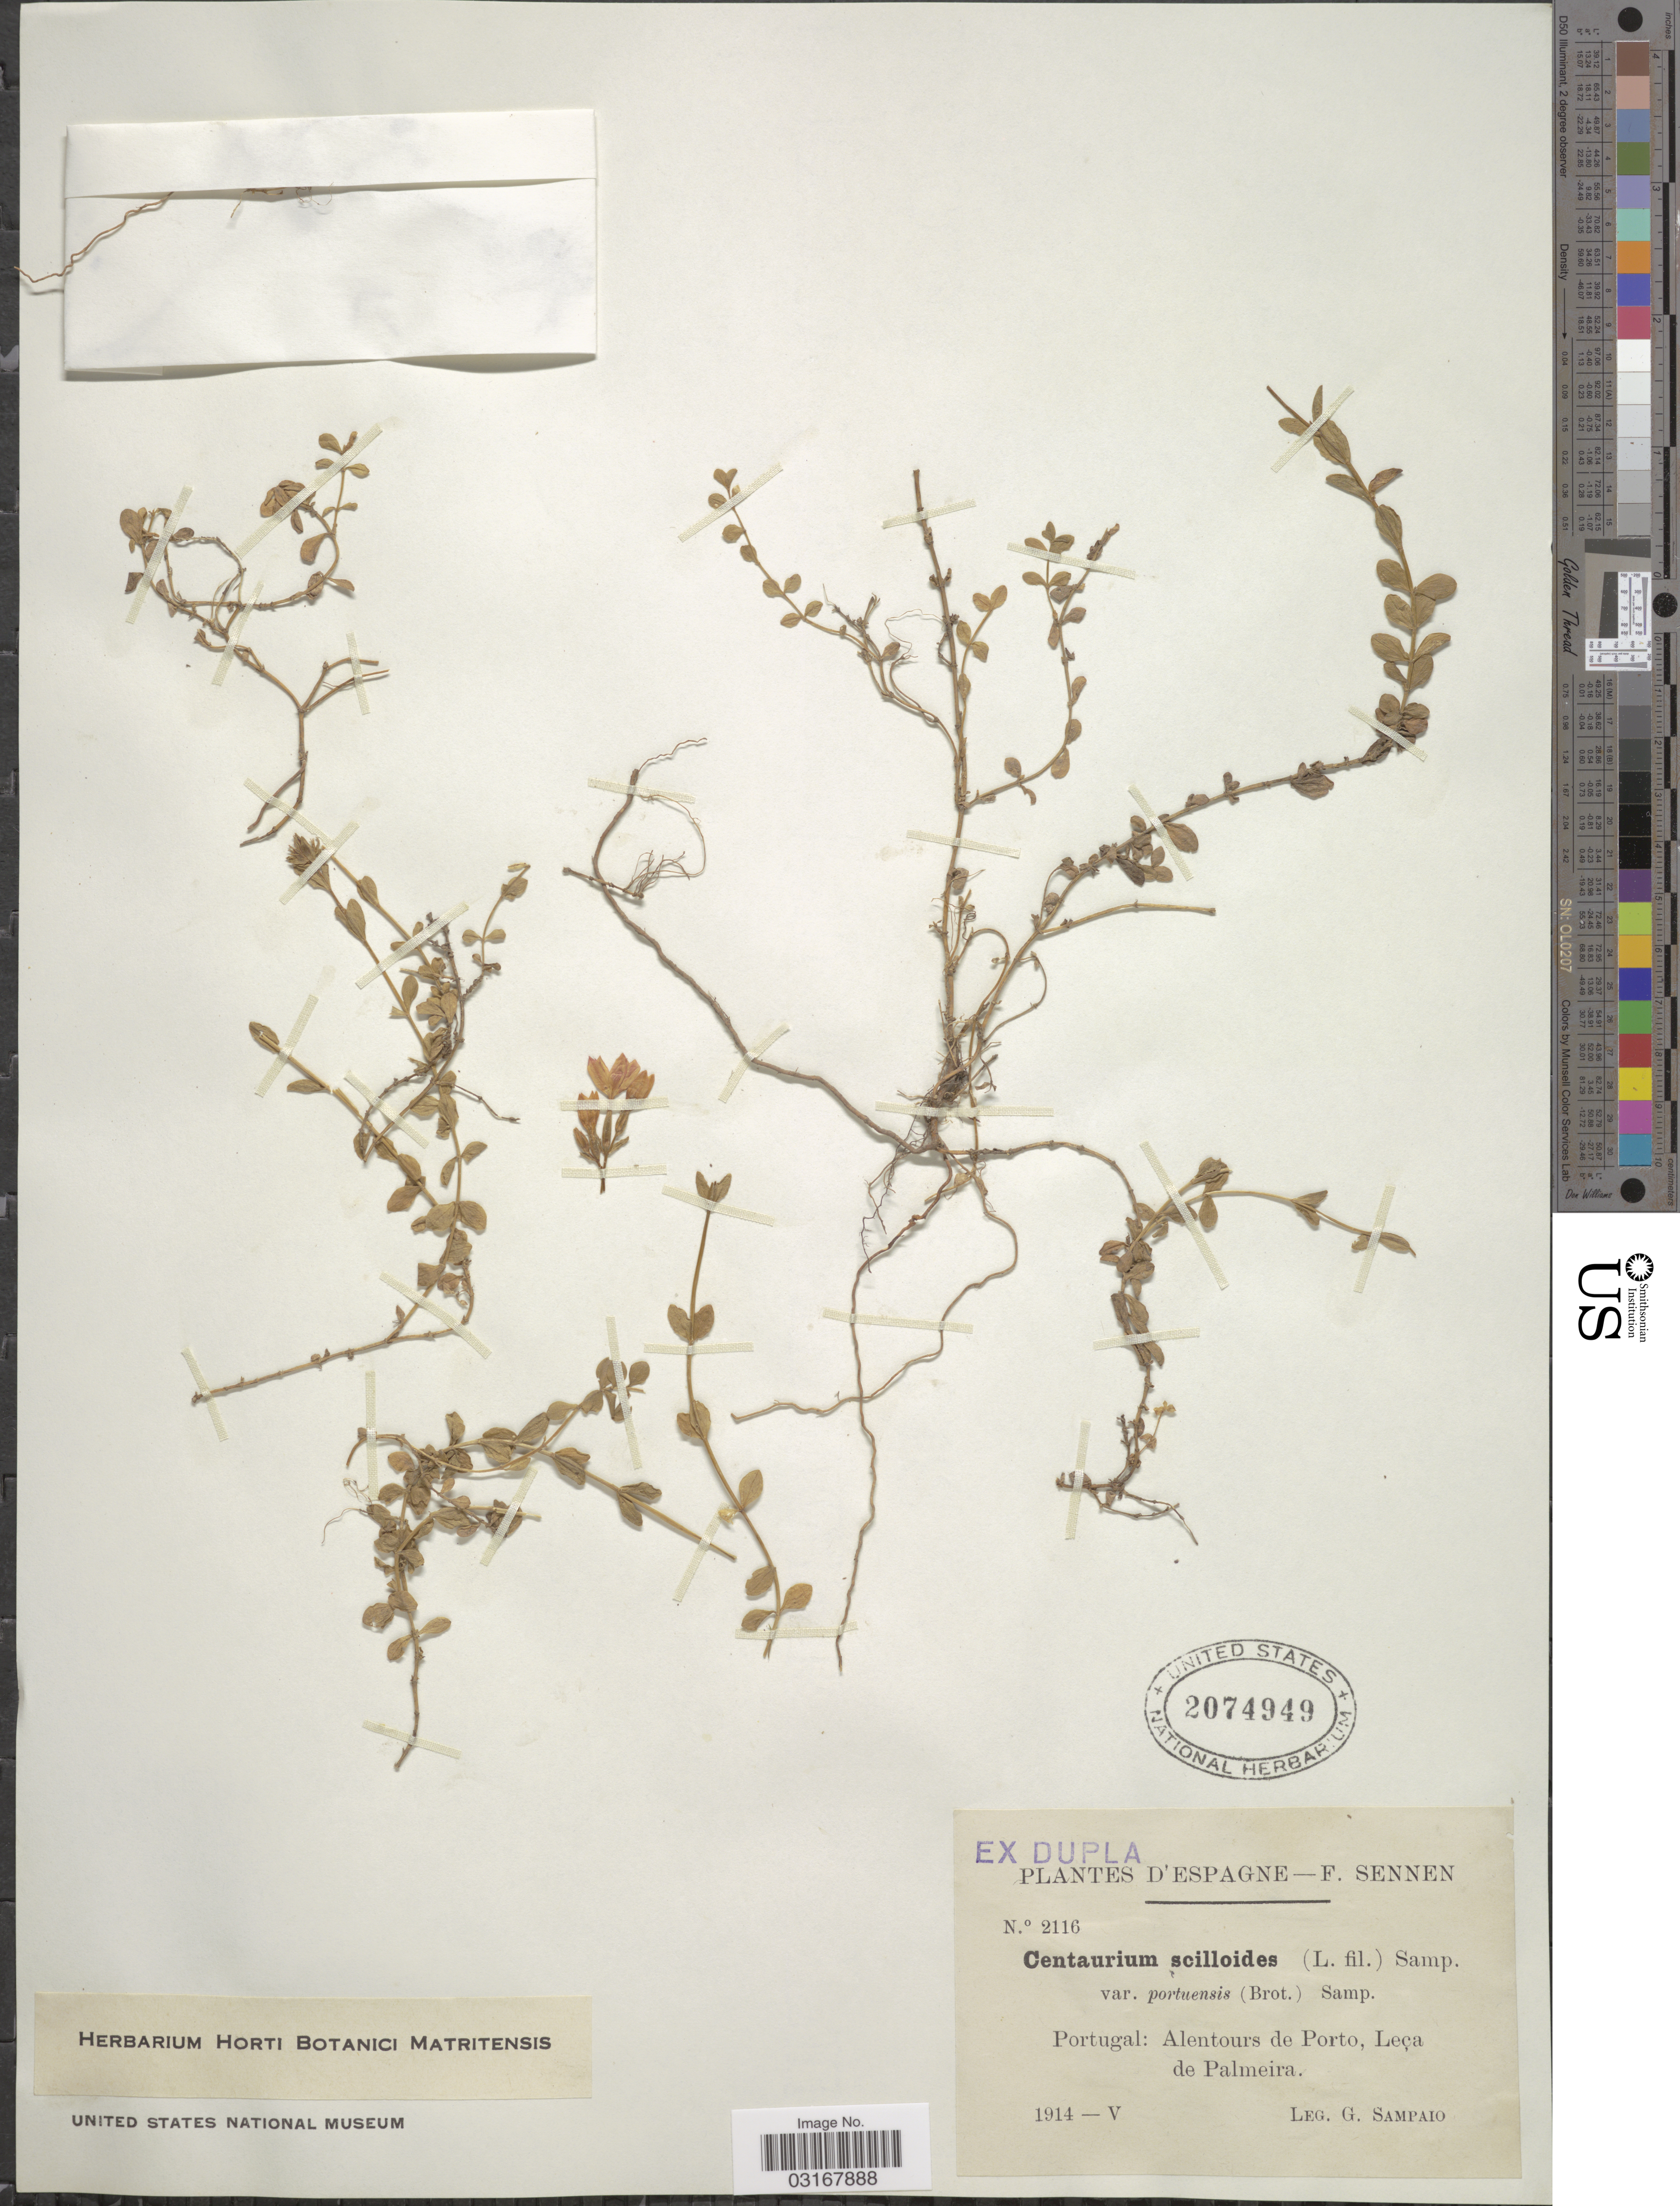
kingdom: Plantae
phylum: Tracheophyta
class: Magnoliopsida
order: Gentianales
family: Gentianaceae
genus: Centaurium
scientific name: Centaurium scilloides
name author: (L. f.) Samp.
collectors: G. A. Sampaio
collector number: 2116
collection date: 1914-05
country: Portugal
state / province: Porto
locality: Alentours de Porto, Leça de Palmeira.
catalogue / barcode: US 2074949